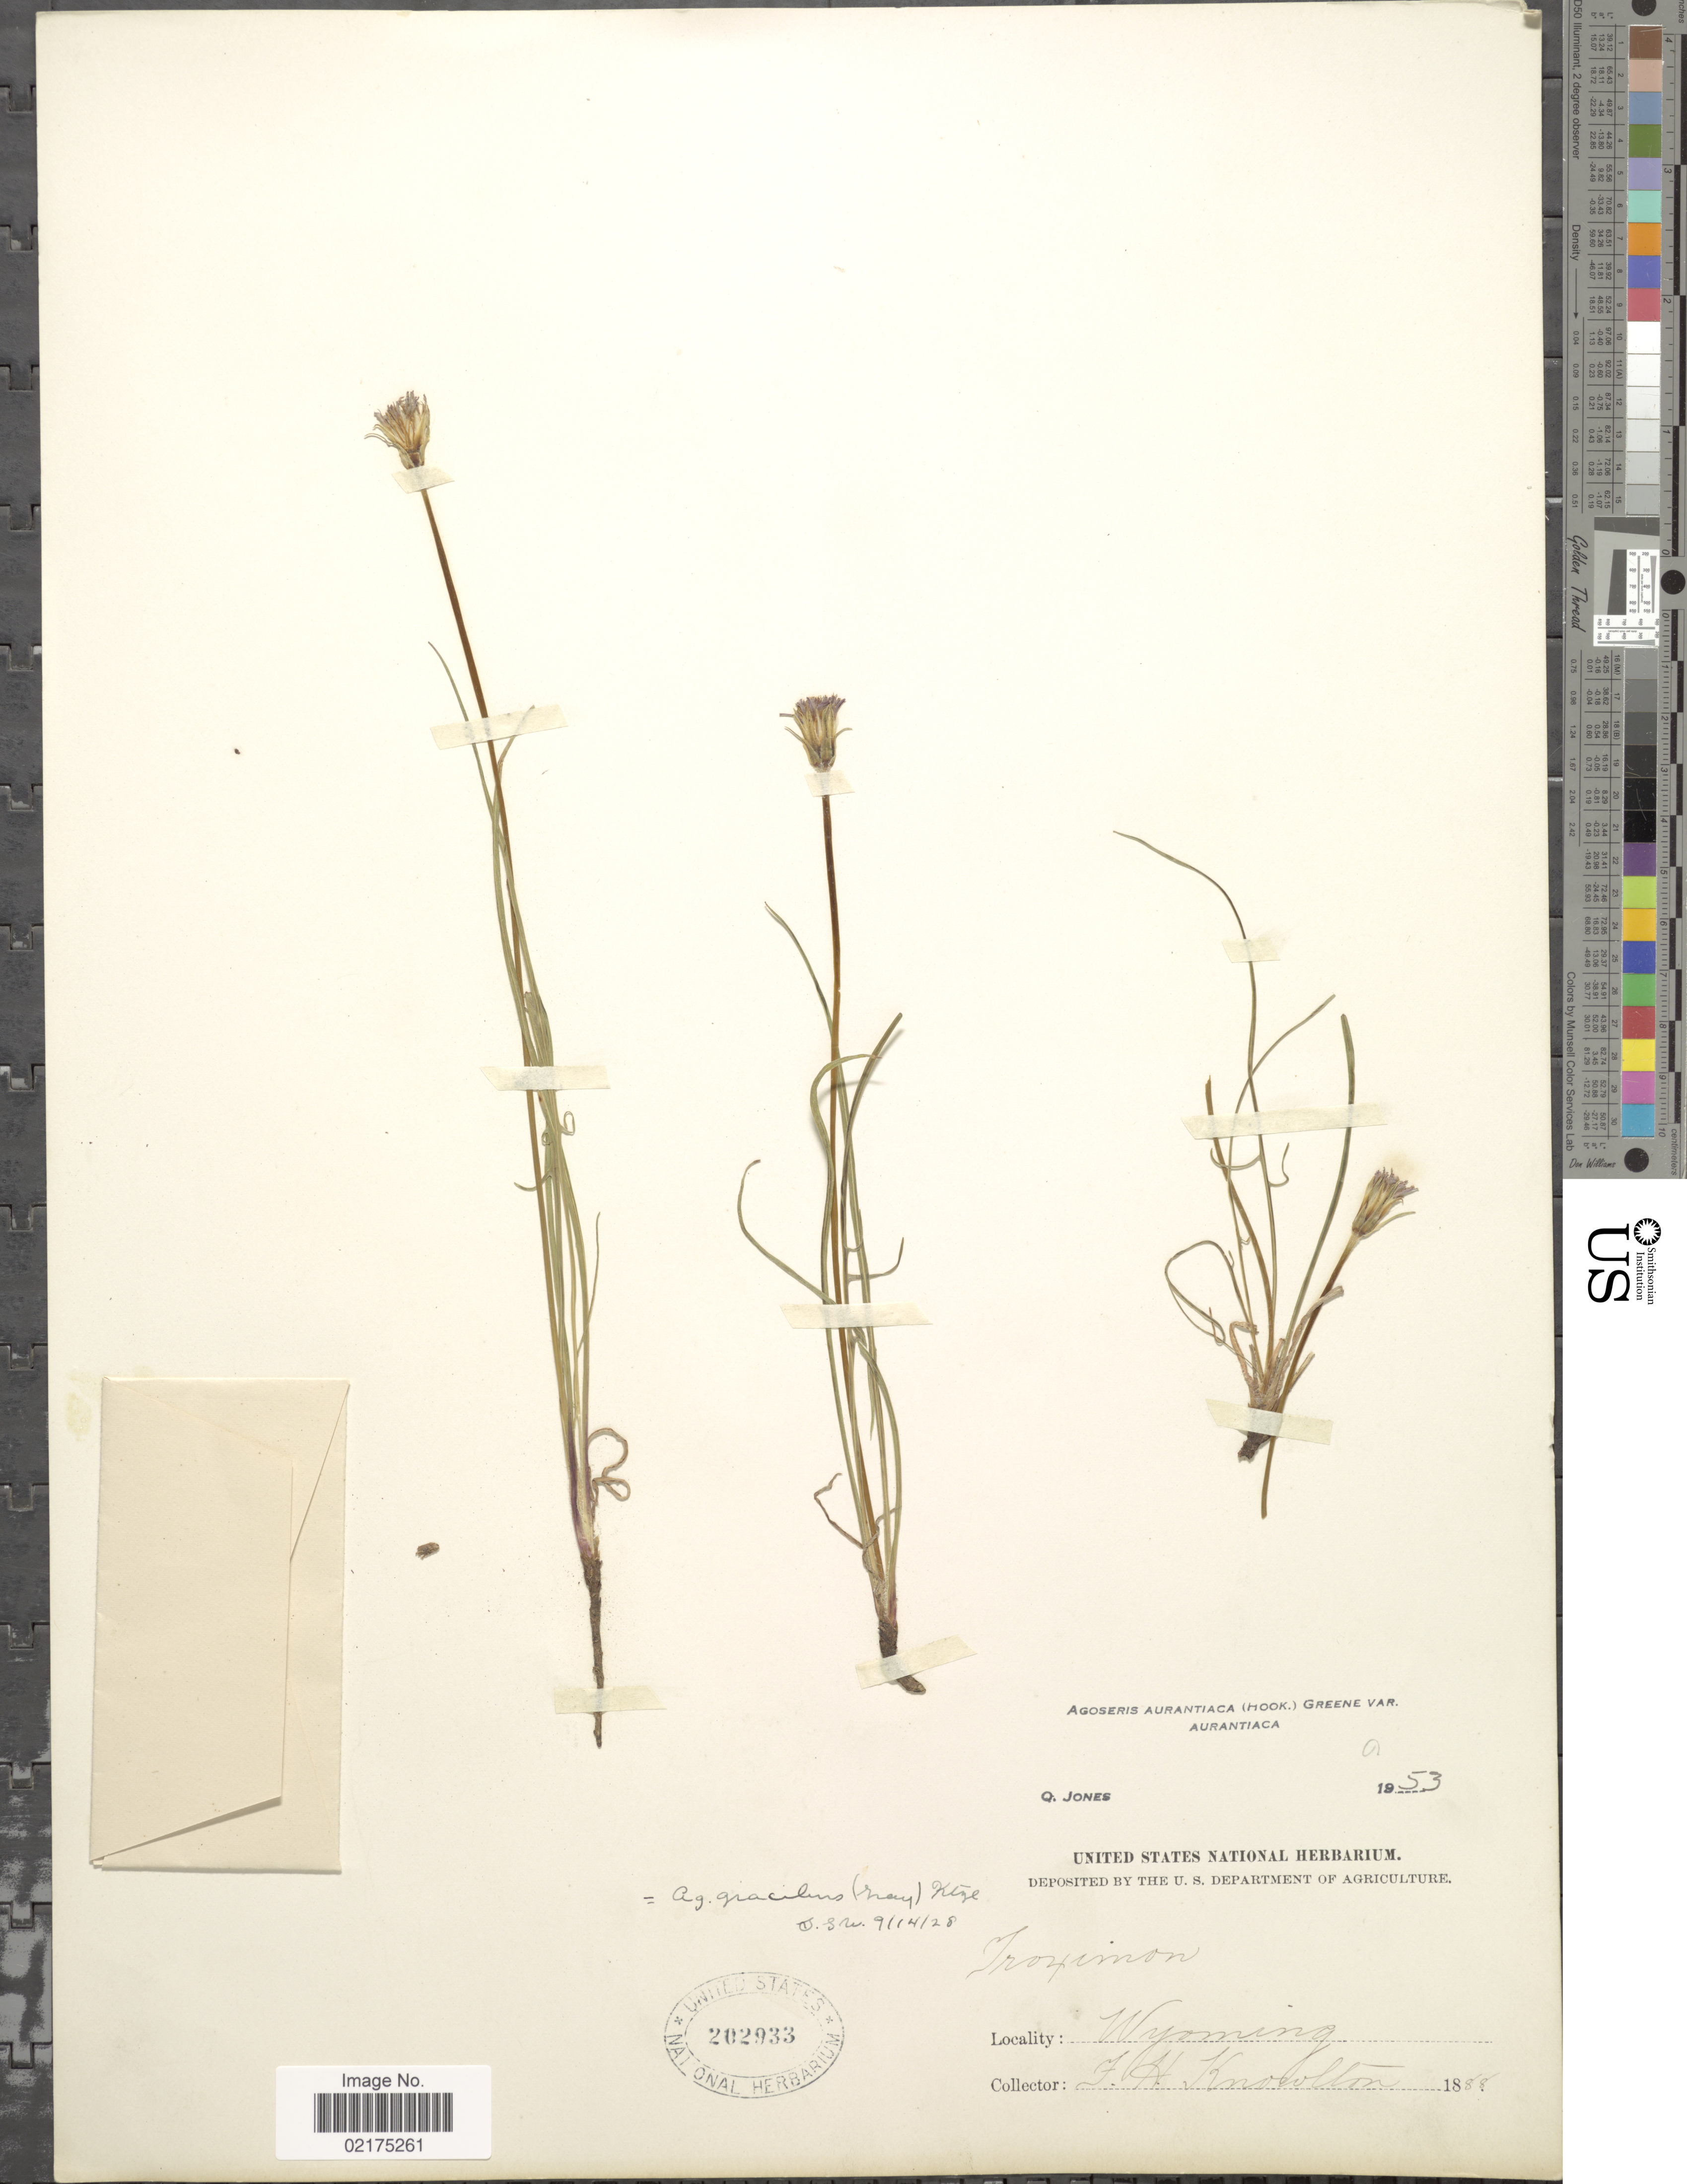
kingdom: Plantae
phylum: Tracheophyta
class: Magnoliopsida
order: Asterales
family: Asteraceae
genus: Agoseris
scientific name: Agoseris aurantiaca var. aurantiaca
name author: (Hook.) Greene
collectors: F. H. Knowlton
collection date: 1888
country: United States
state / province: Wyoming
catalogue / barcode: US 202933